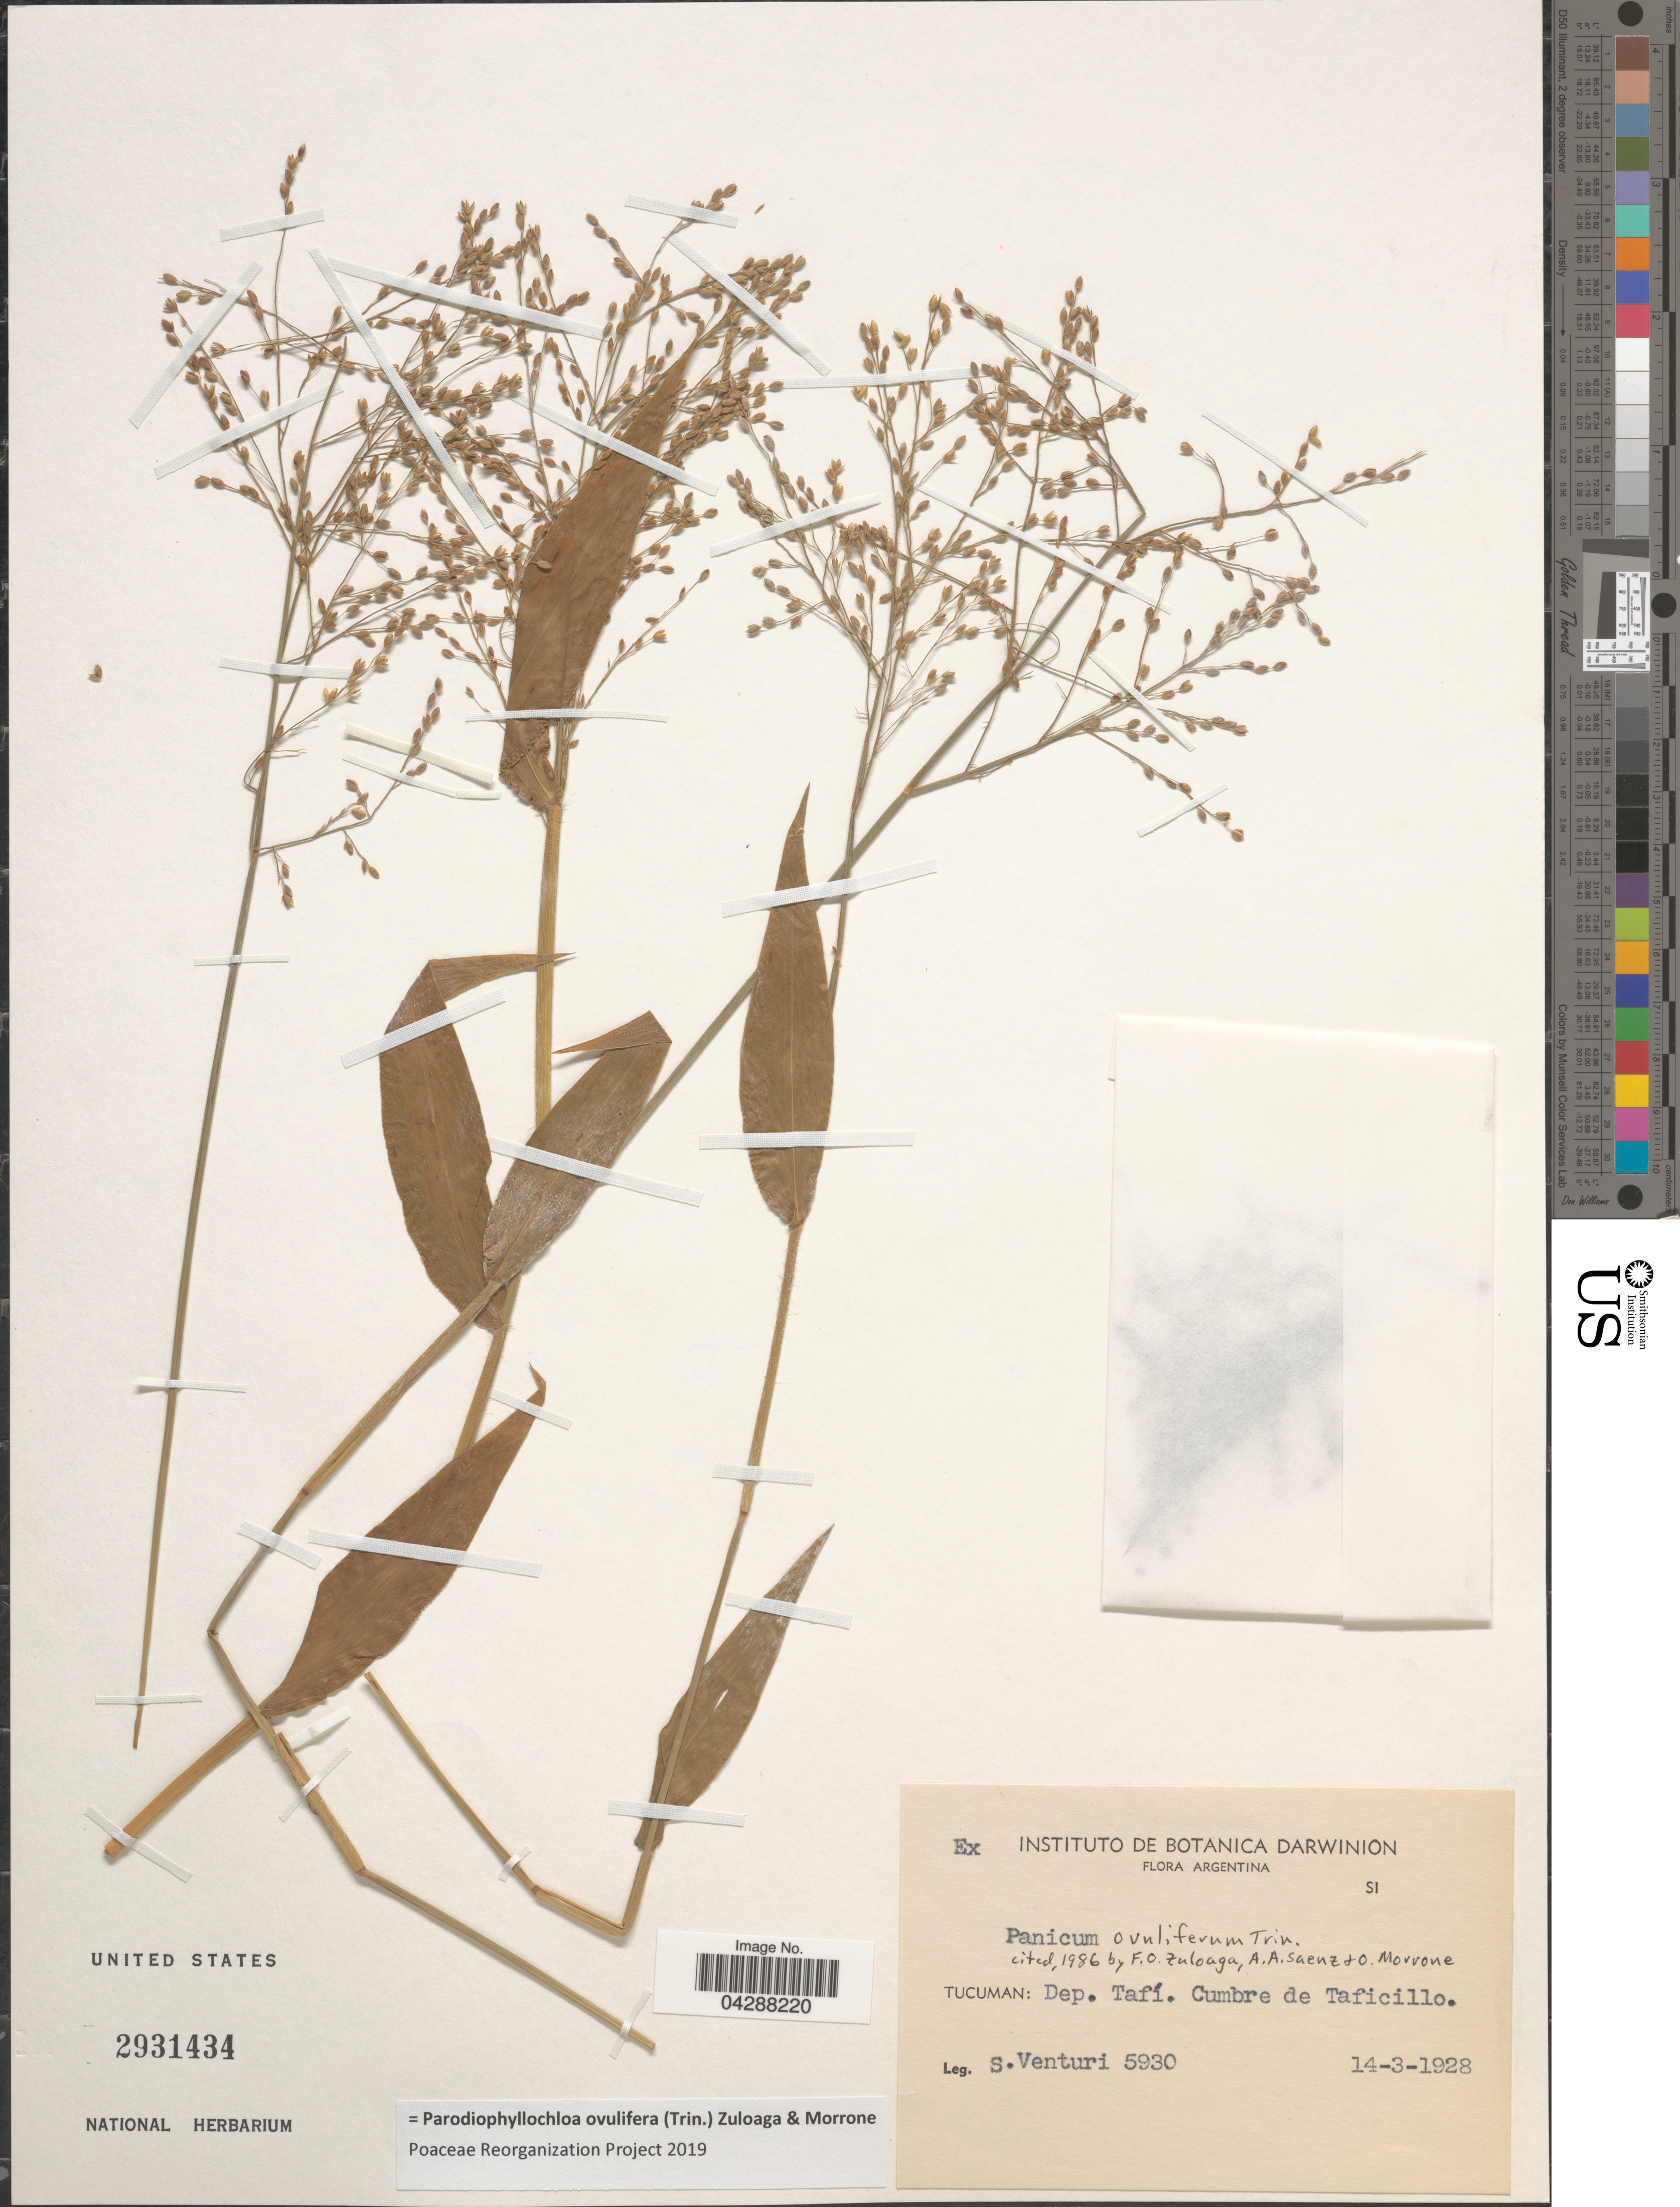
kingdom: Plantae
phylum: Tracheophyta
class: Liliopsida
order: Poales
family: Poaceae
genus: Parodiophyllochloa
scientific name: Parodiophyllochloa ovulifera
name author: (Trin.) Zuloaga & Morrone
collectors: S. Venturi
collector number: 5930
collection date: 1928-03-14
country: Argentina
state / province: Tucuman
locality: Dep. Tafí. Cumbre de Taficillo.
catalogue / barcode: US 2931434